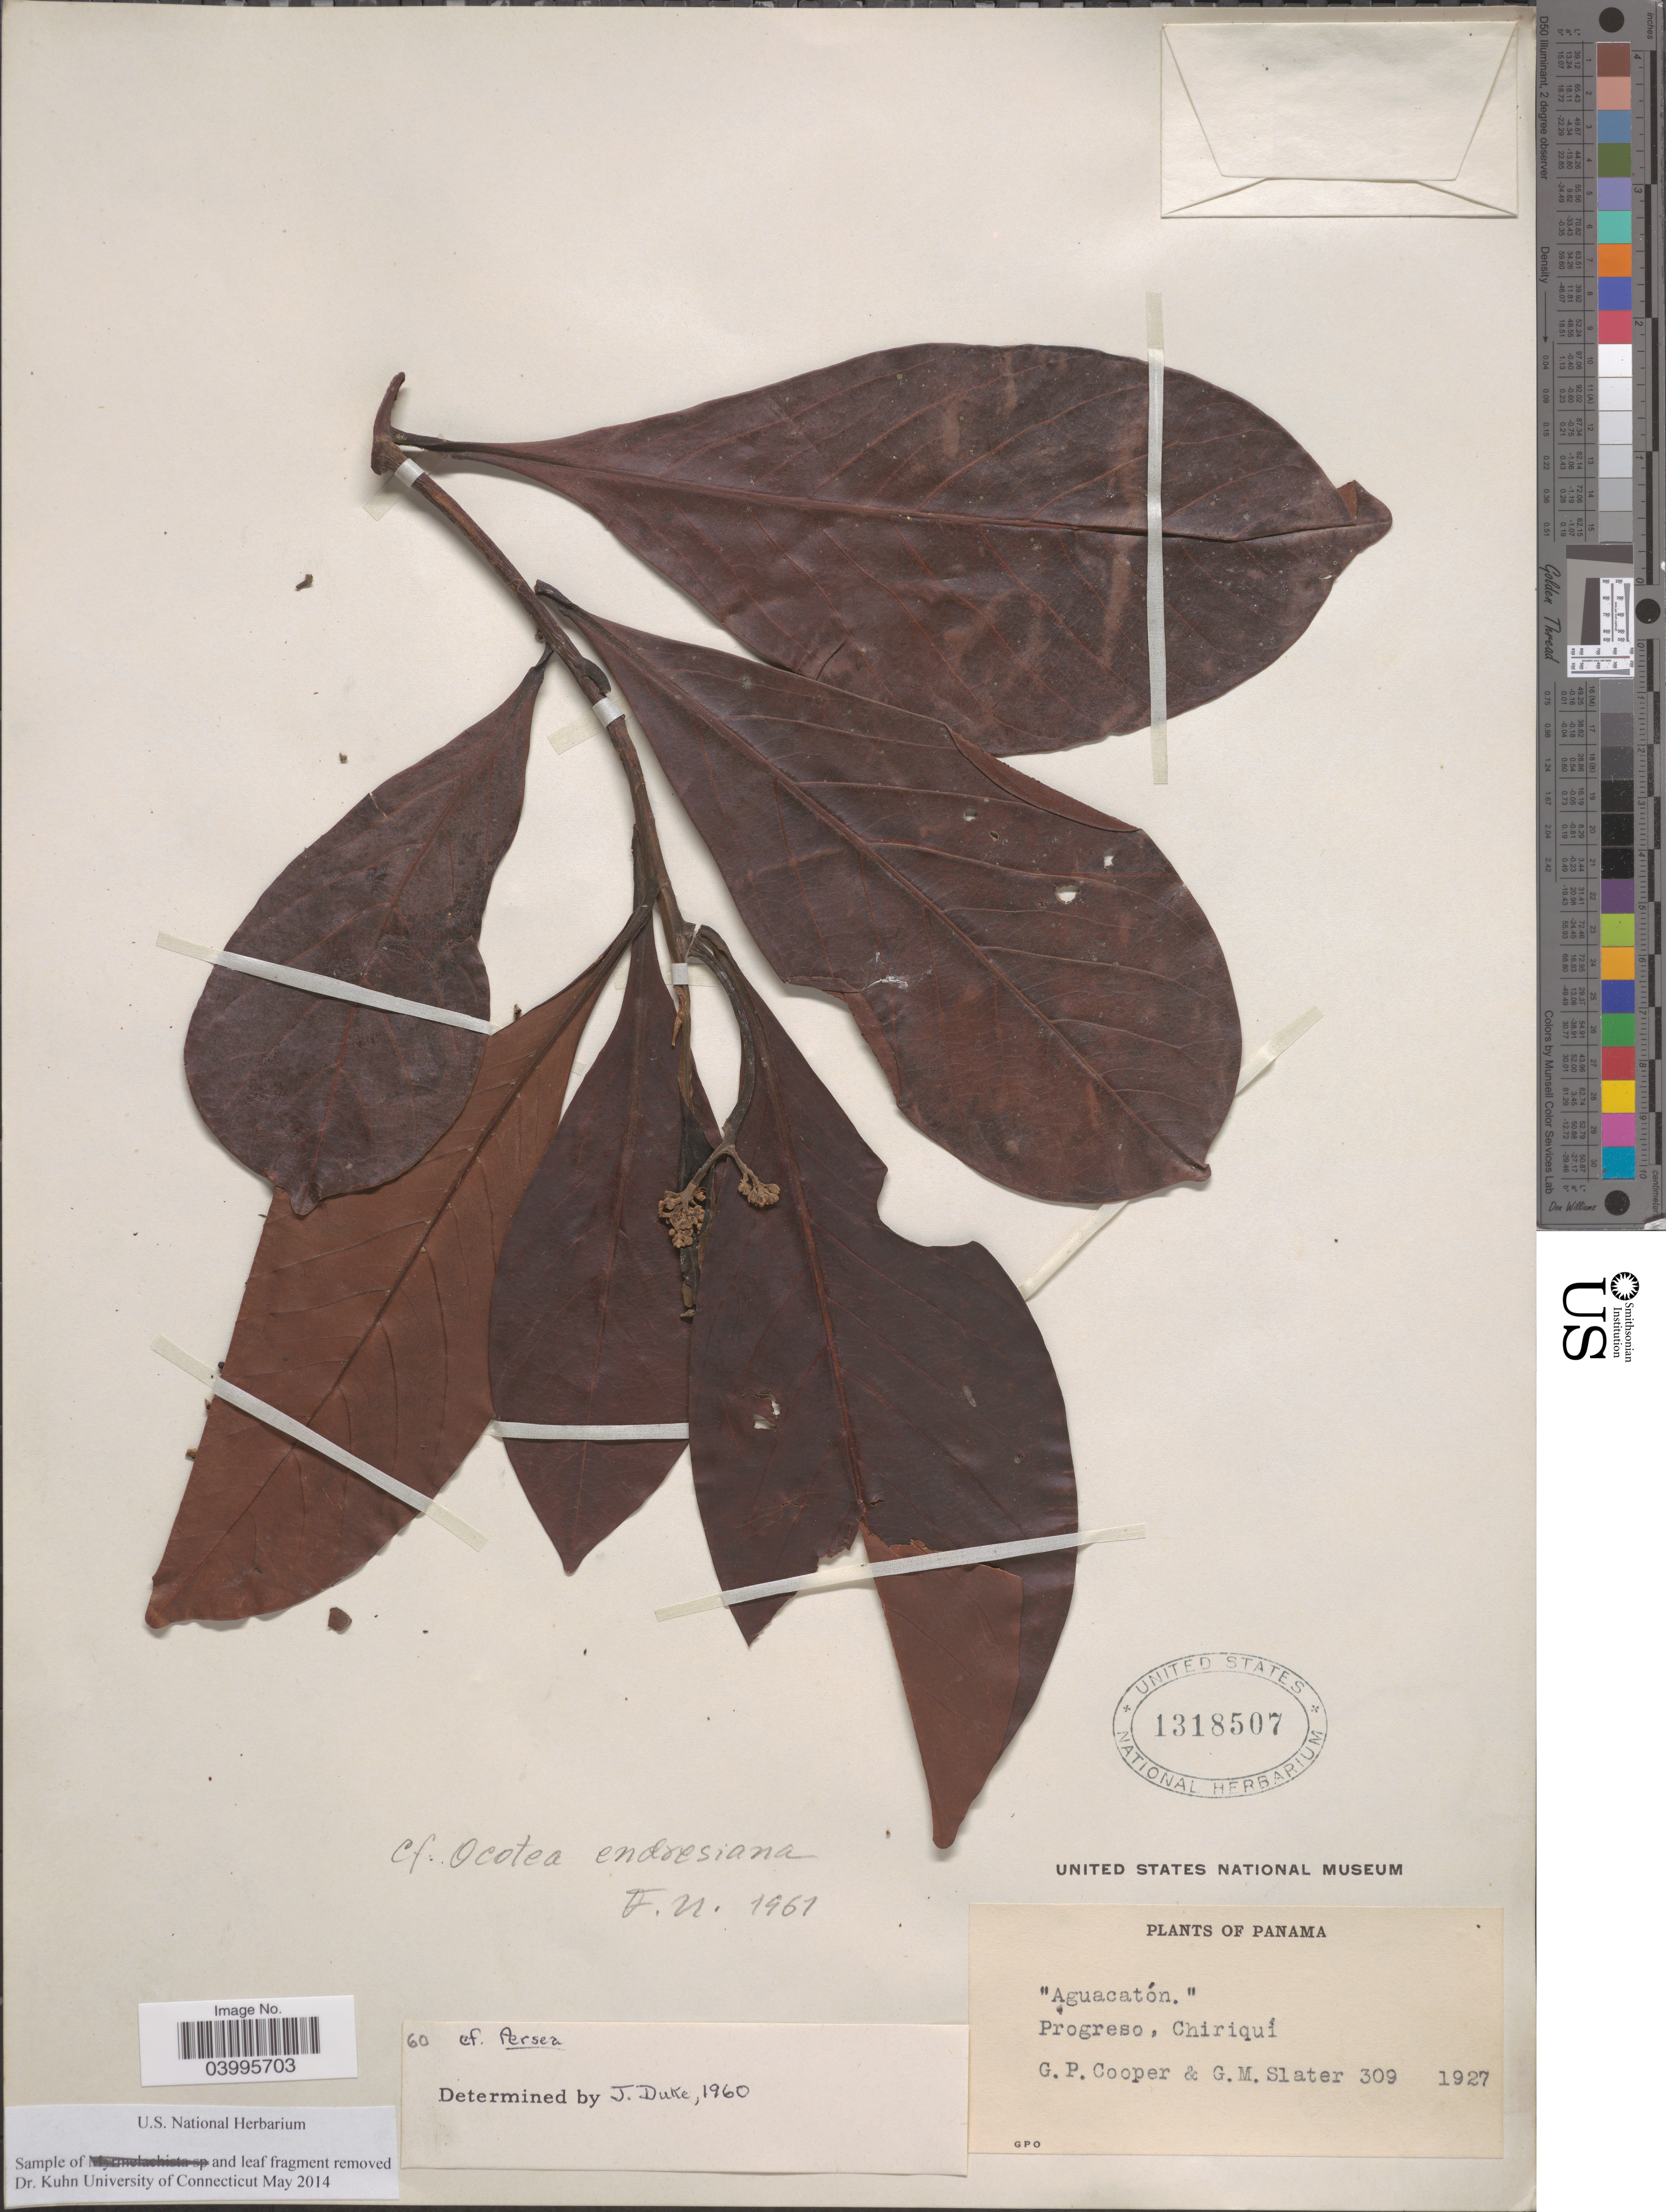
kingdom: Plantae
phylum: Tracheophyta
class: Magnoliopsida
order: Laurales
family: Lauraceae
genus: Ocotea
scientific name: Ocotea endresiana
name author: Mez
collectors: G. Cooper & G. Slater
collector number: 309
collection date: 1927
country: Panama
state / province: Chiriqui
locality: Progreso.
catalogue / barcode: US 1318507